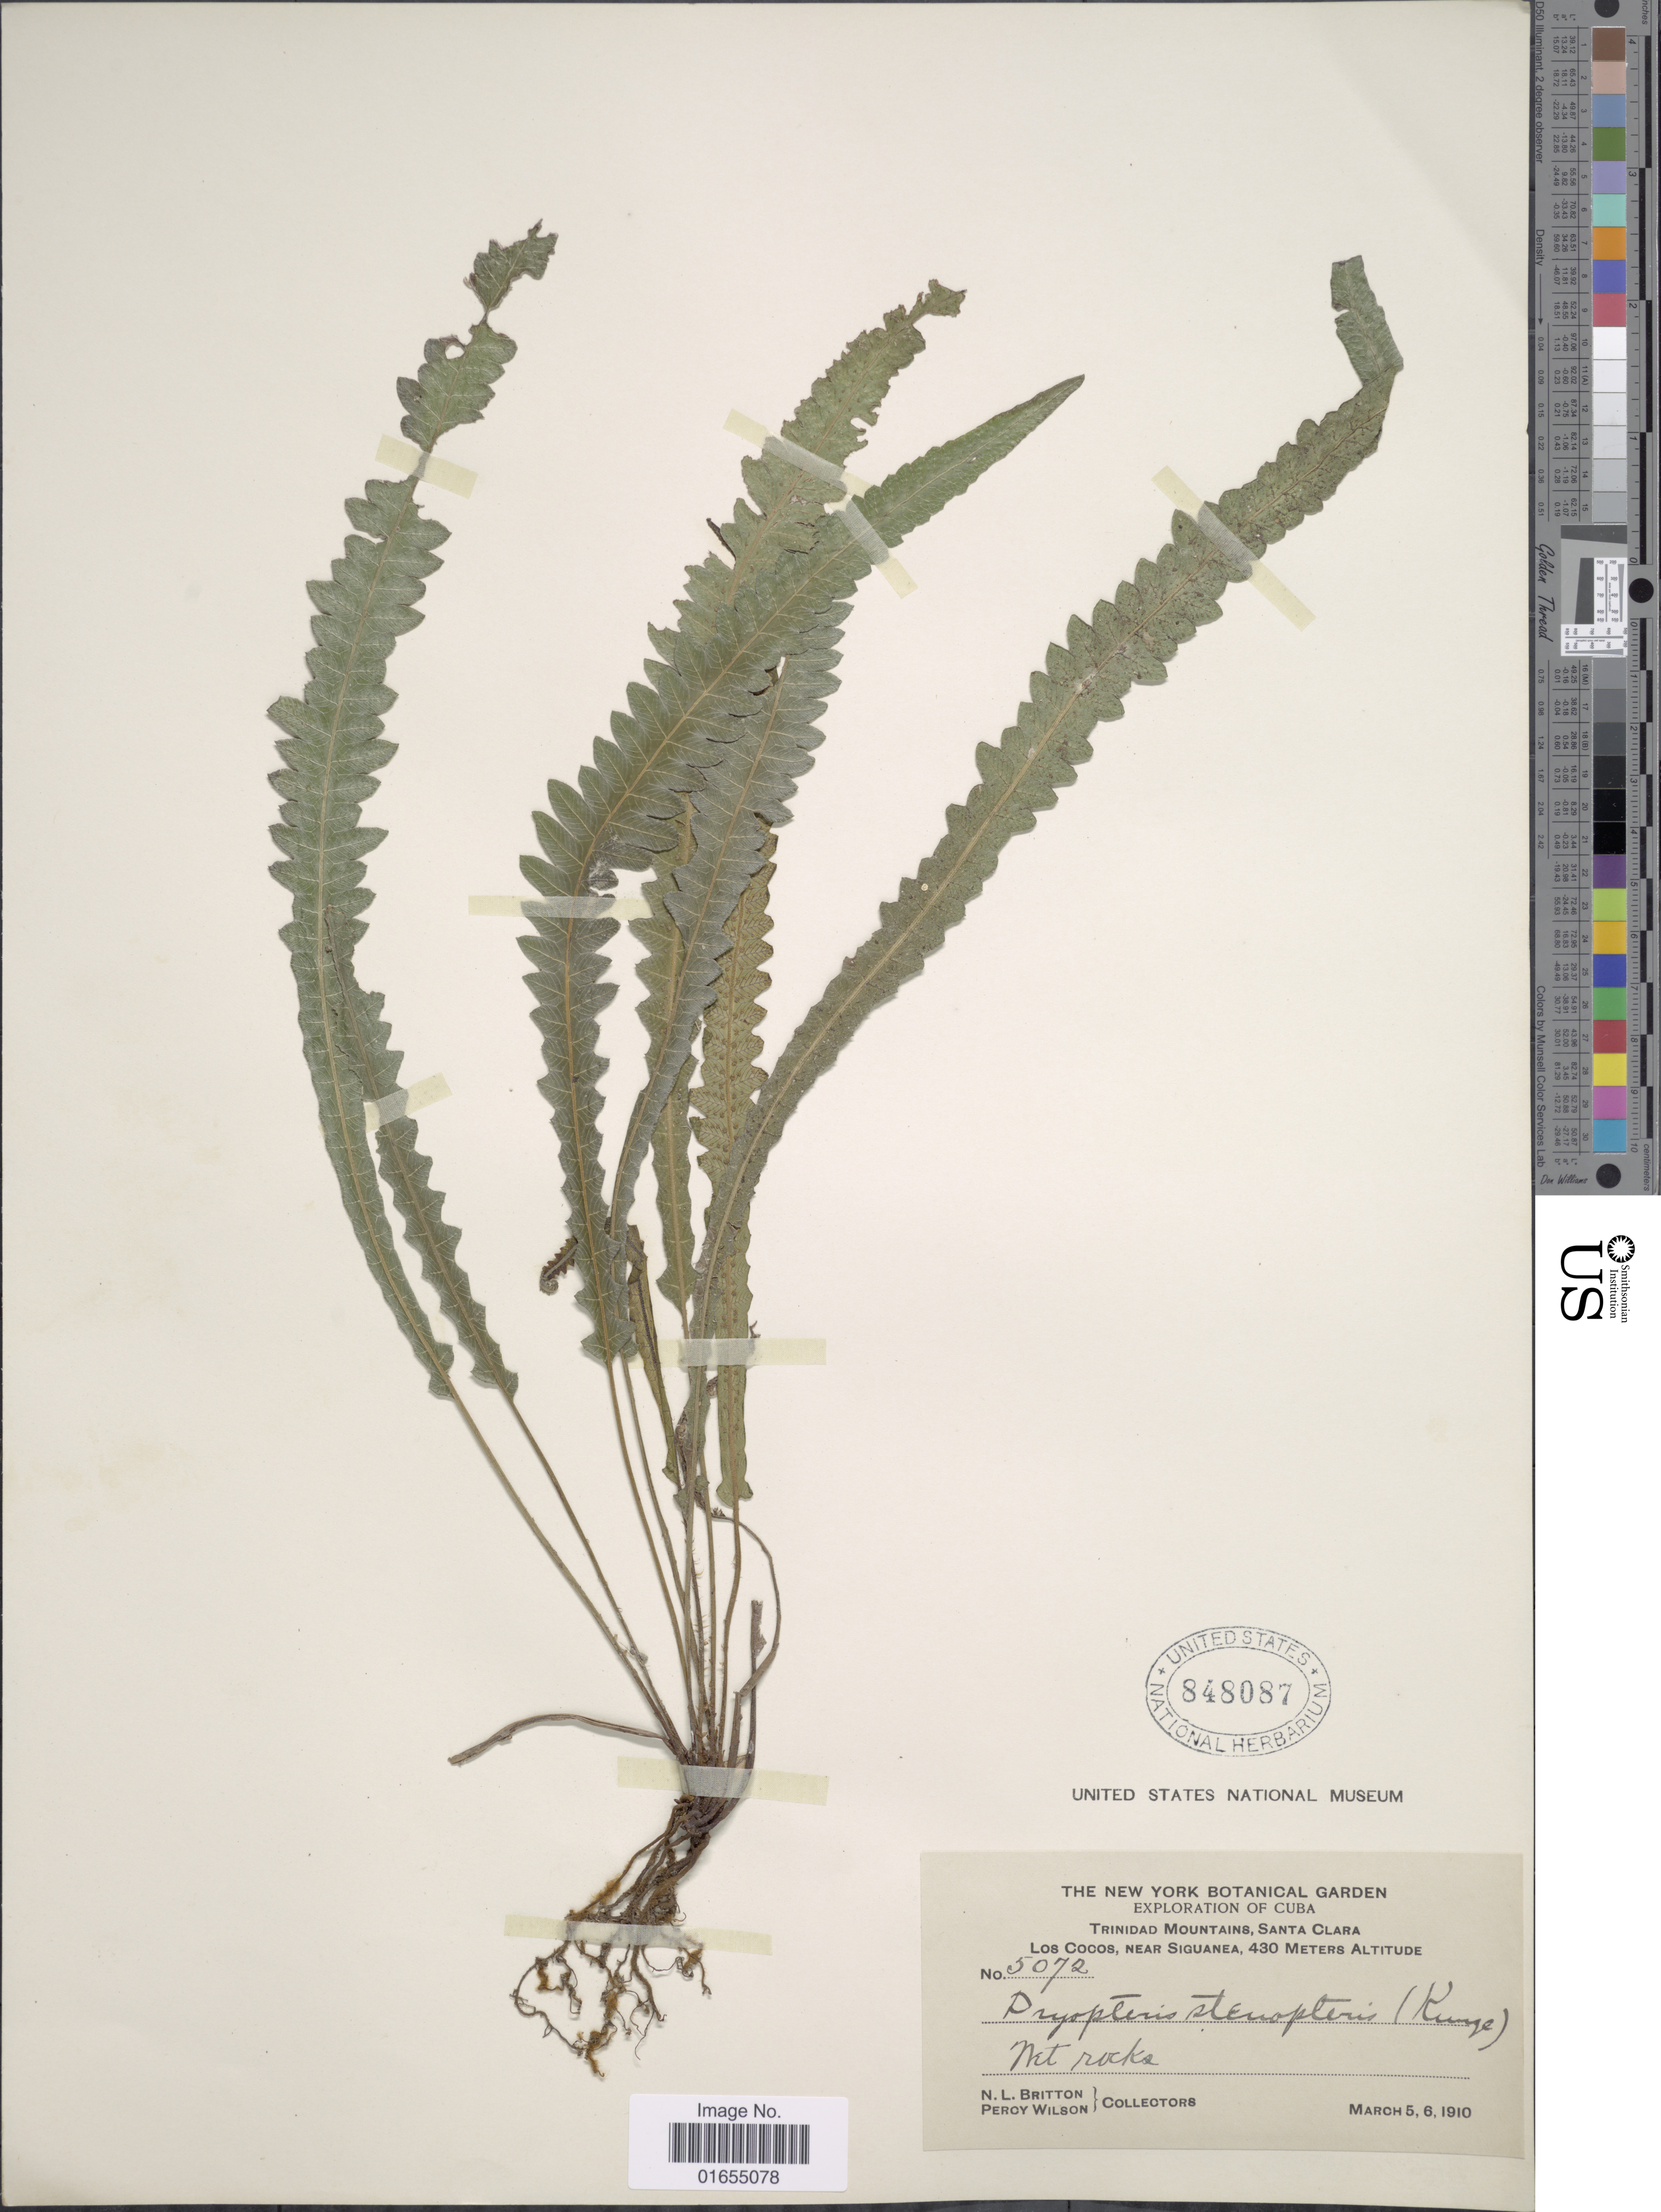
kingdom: Plantae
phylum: Tracheophyta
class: Polypodiopsida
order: Polypodiales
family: Thelypteridaceae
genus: Goniopteris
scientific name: Goniopteris scolopendrioides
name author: (L.) C. Presl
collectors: N. Britton & P. Wilson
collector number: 5072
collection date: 1910-03-05/1910-03-06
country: Cuba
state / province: Las Villas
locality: Trinidad Mountains, Santa Clara, Los Cocos, near Siguanea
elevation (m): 430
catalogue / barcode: US 848087